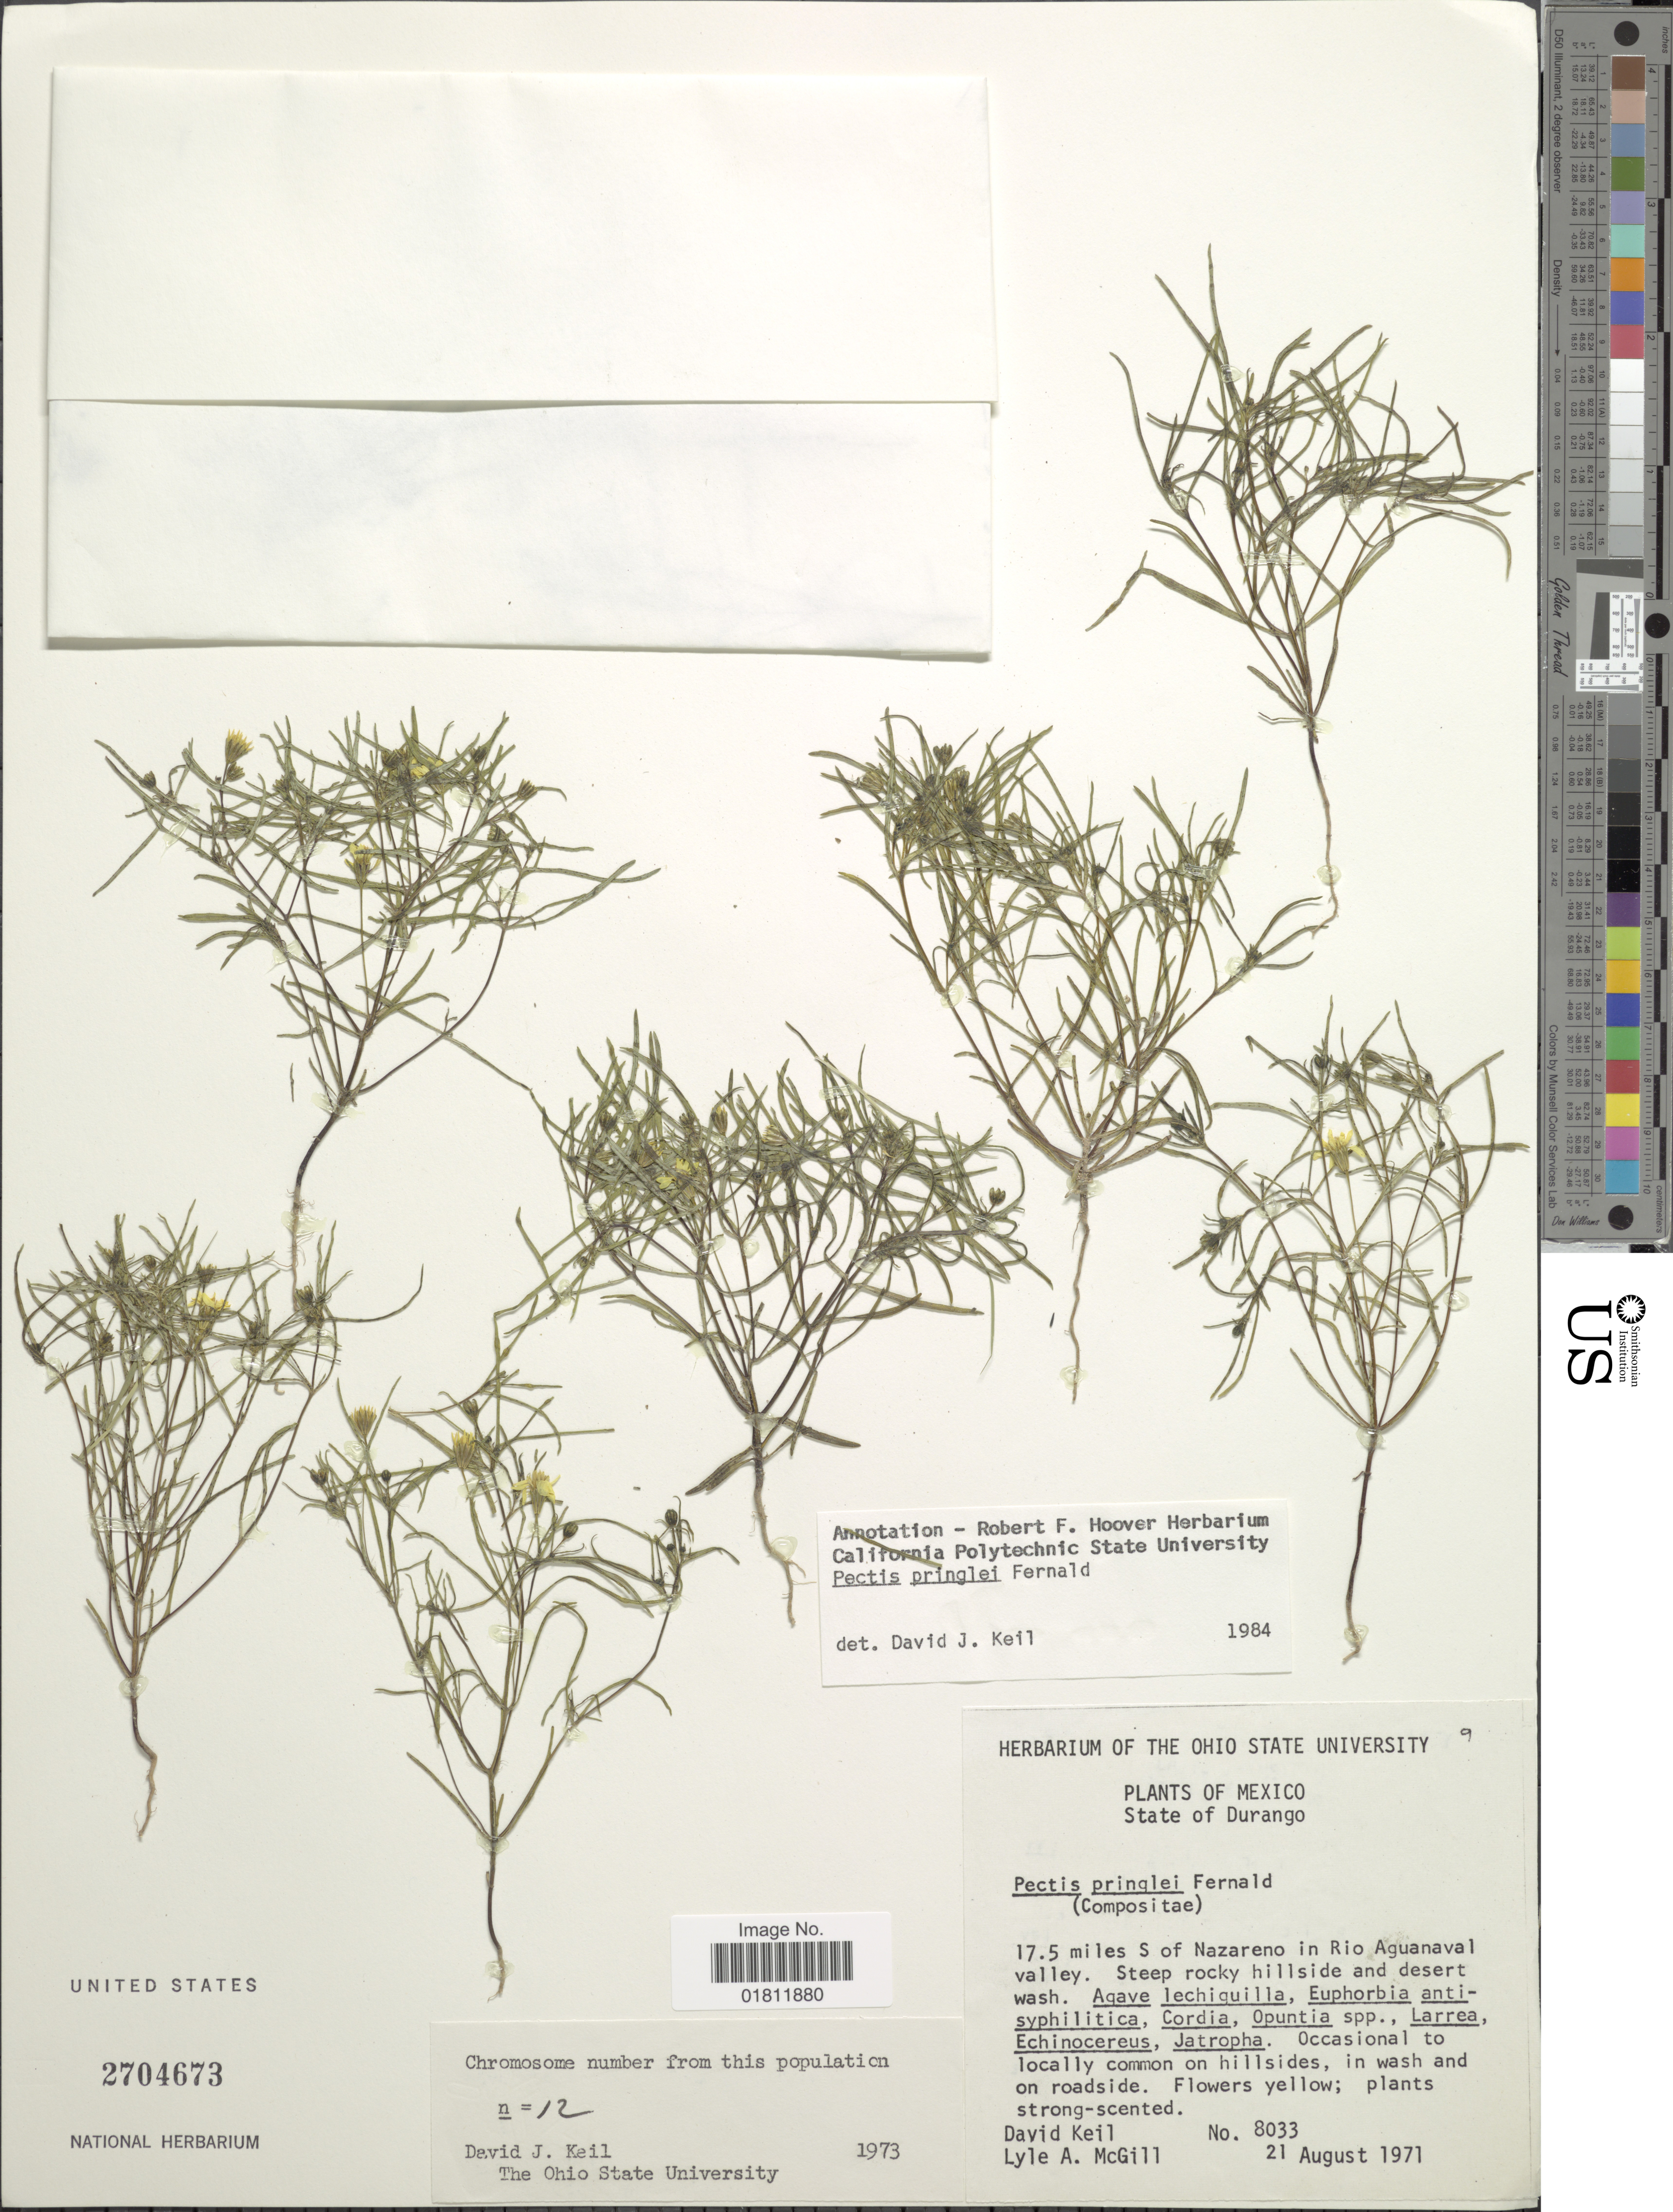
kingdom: Plantae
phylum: Tracheophyta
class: Magnoliopsida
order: Asterales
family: Asteraceae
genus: Pectis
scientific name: Pectis pringlei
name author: Fernald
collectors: D. J. Keil & L. McGill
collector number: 8033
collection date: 1971-08-21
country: Mexico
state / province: Durango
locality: State of Durango. 17.5 miles S of Nazareno in Rio Aguanaval valley. Steep rocky hillside and desert wash.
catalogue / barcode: US 2704673